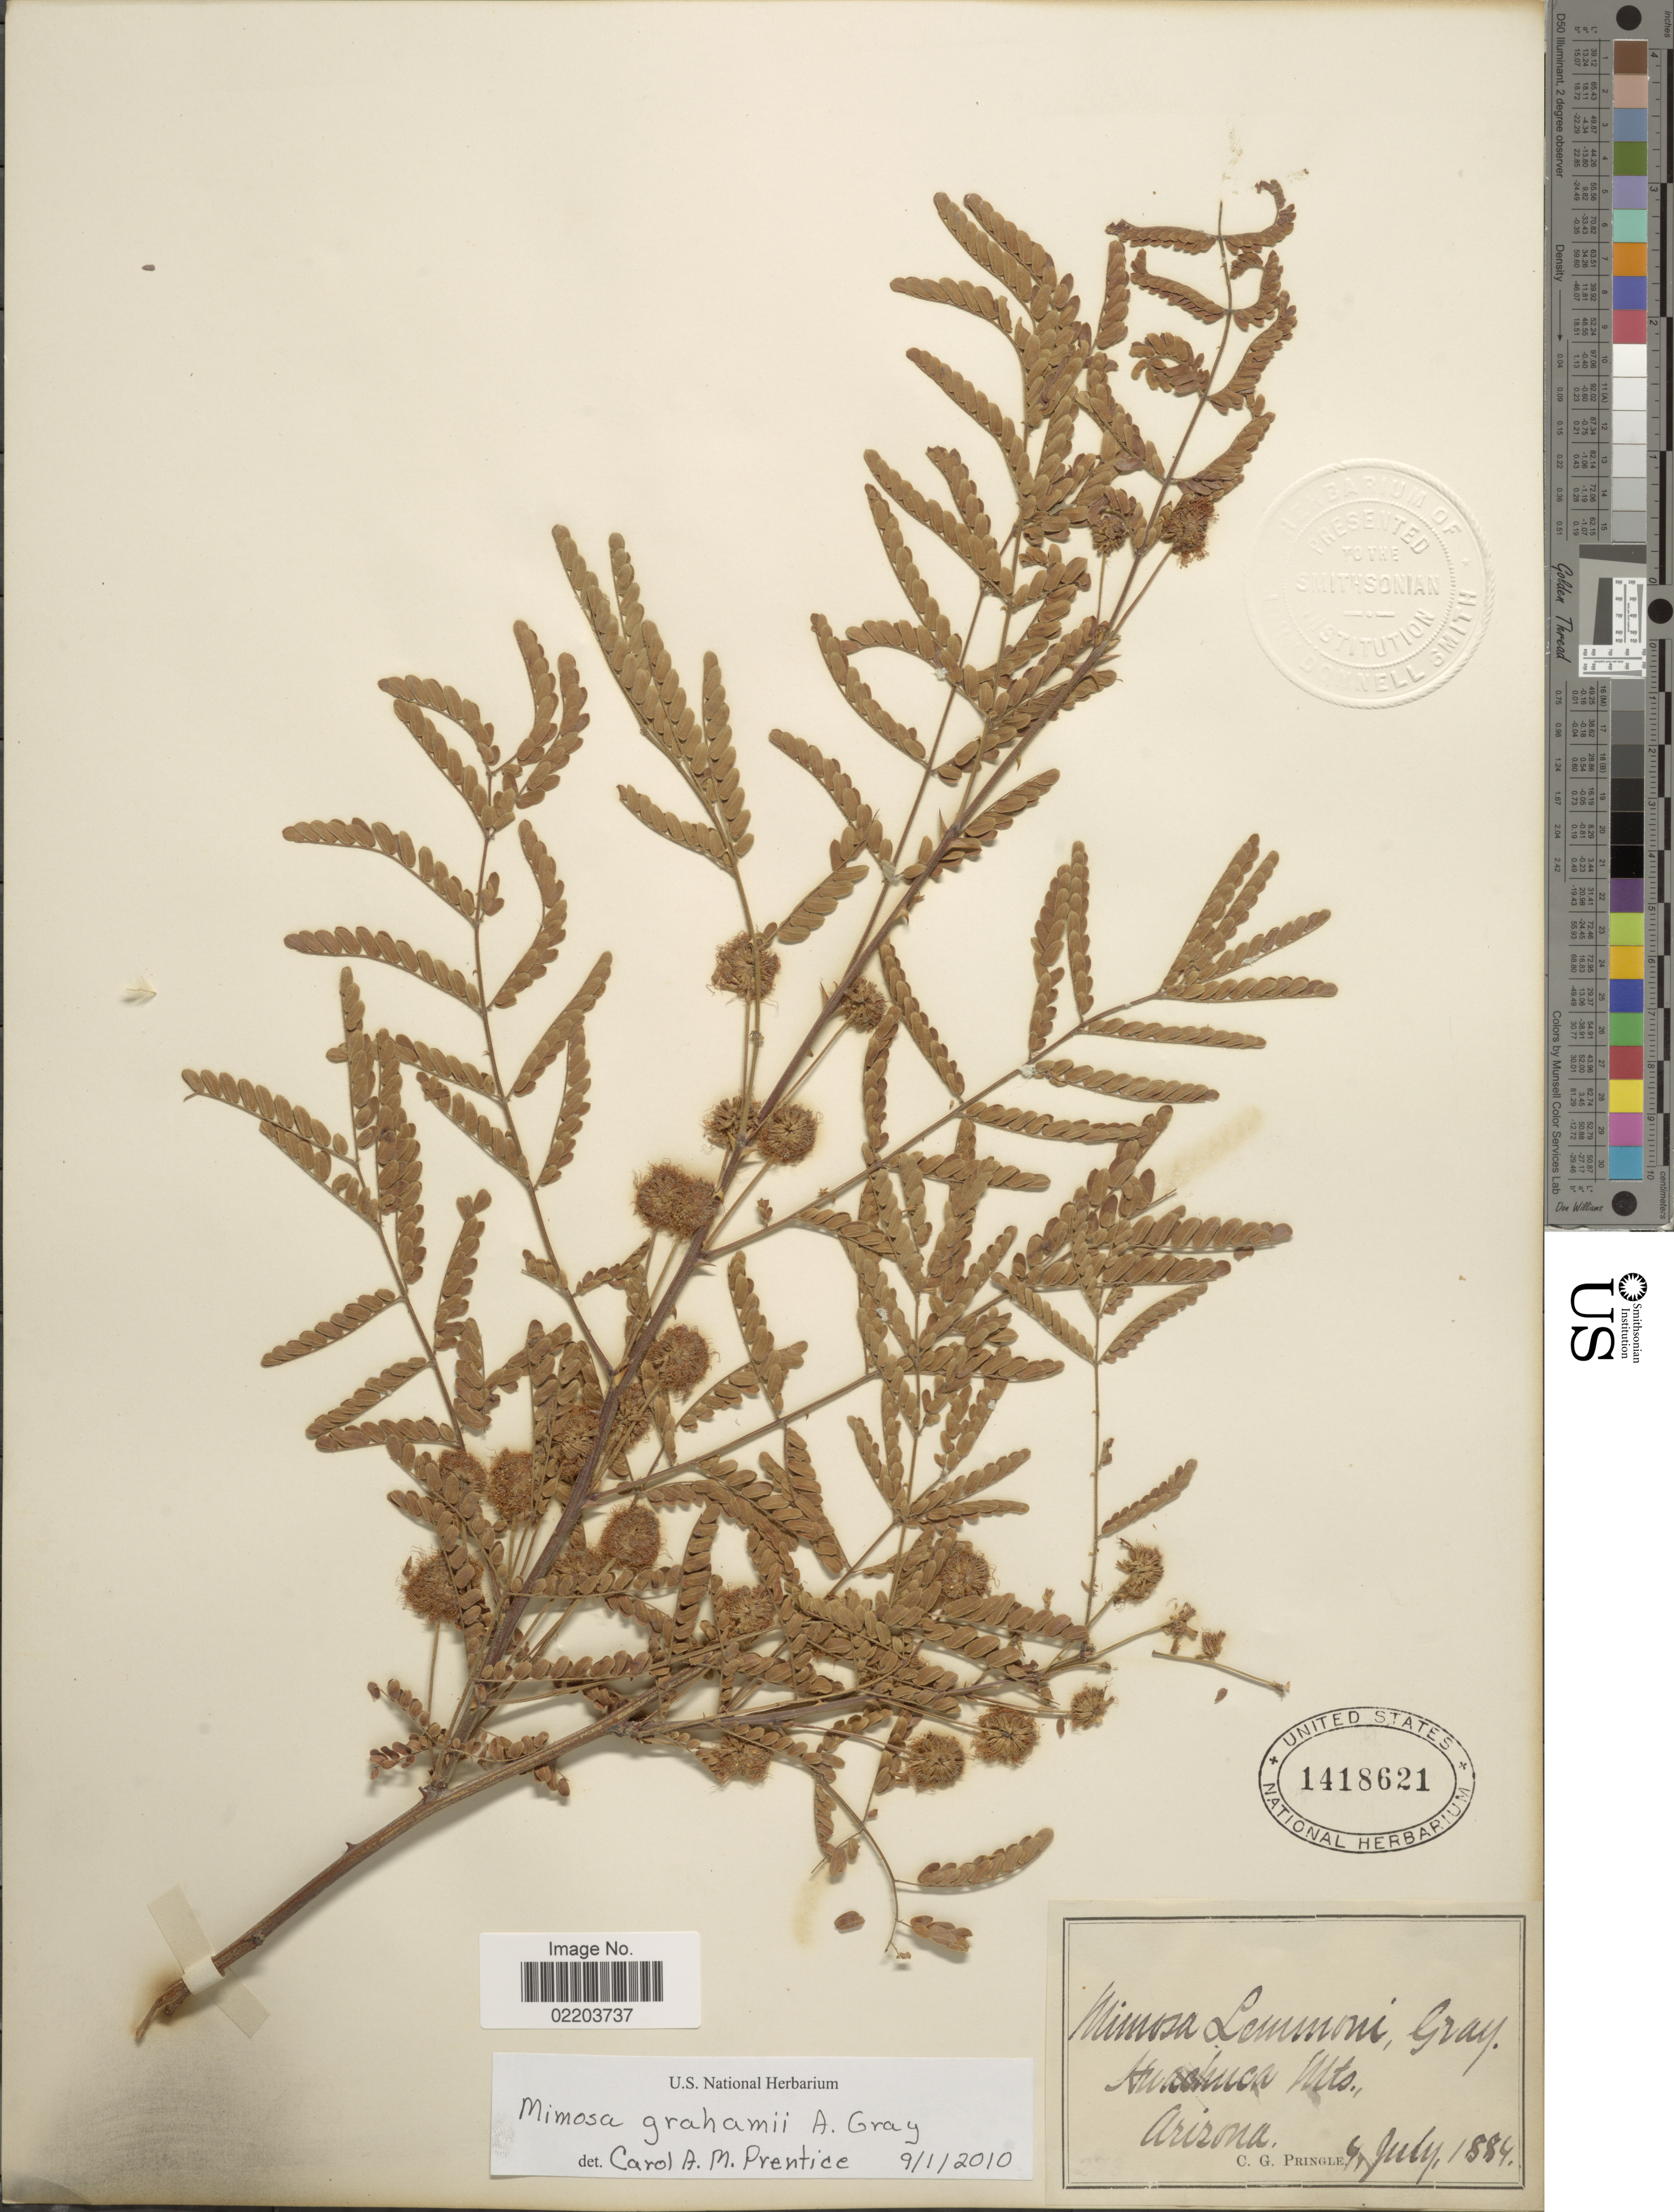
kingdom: Plantae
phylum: Tracheophyta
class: Magnoliopsida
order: Fabales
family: Fabaceae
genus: Mimosa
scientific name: Mimosa grahamii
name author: A. Gray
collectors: C. G. Pringle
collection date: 1884-07-04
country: United States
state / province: Arizona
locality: Huachuca Mts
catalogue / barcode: US 1418621